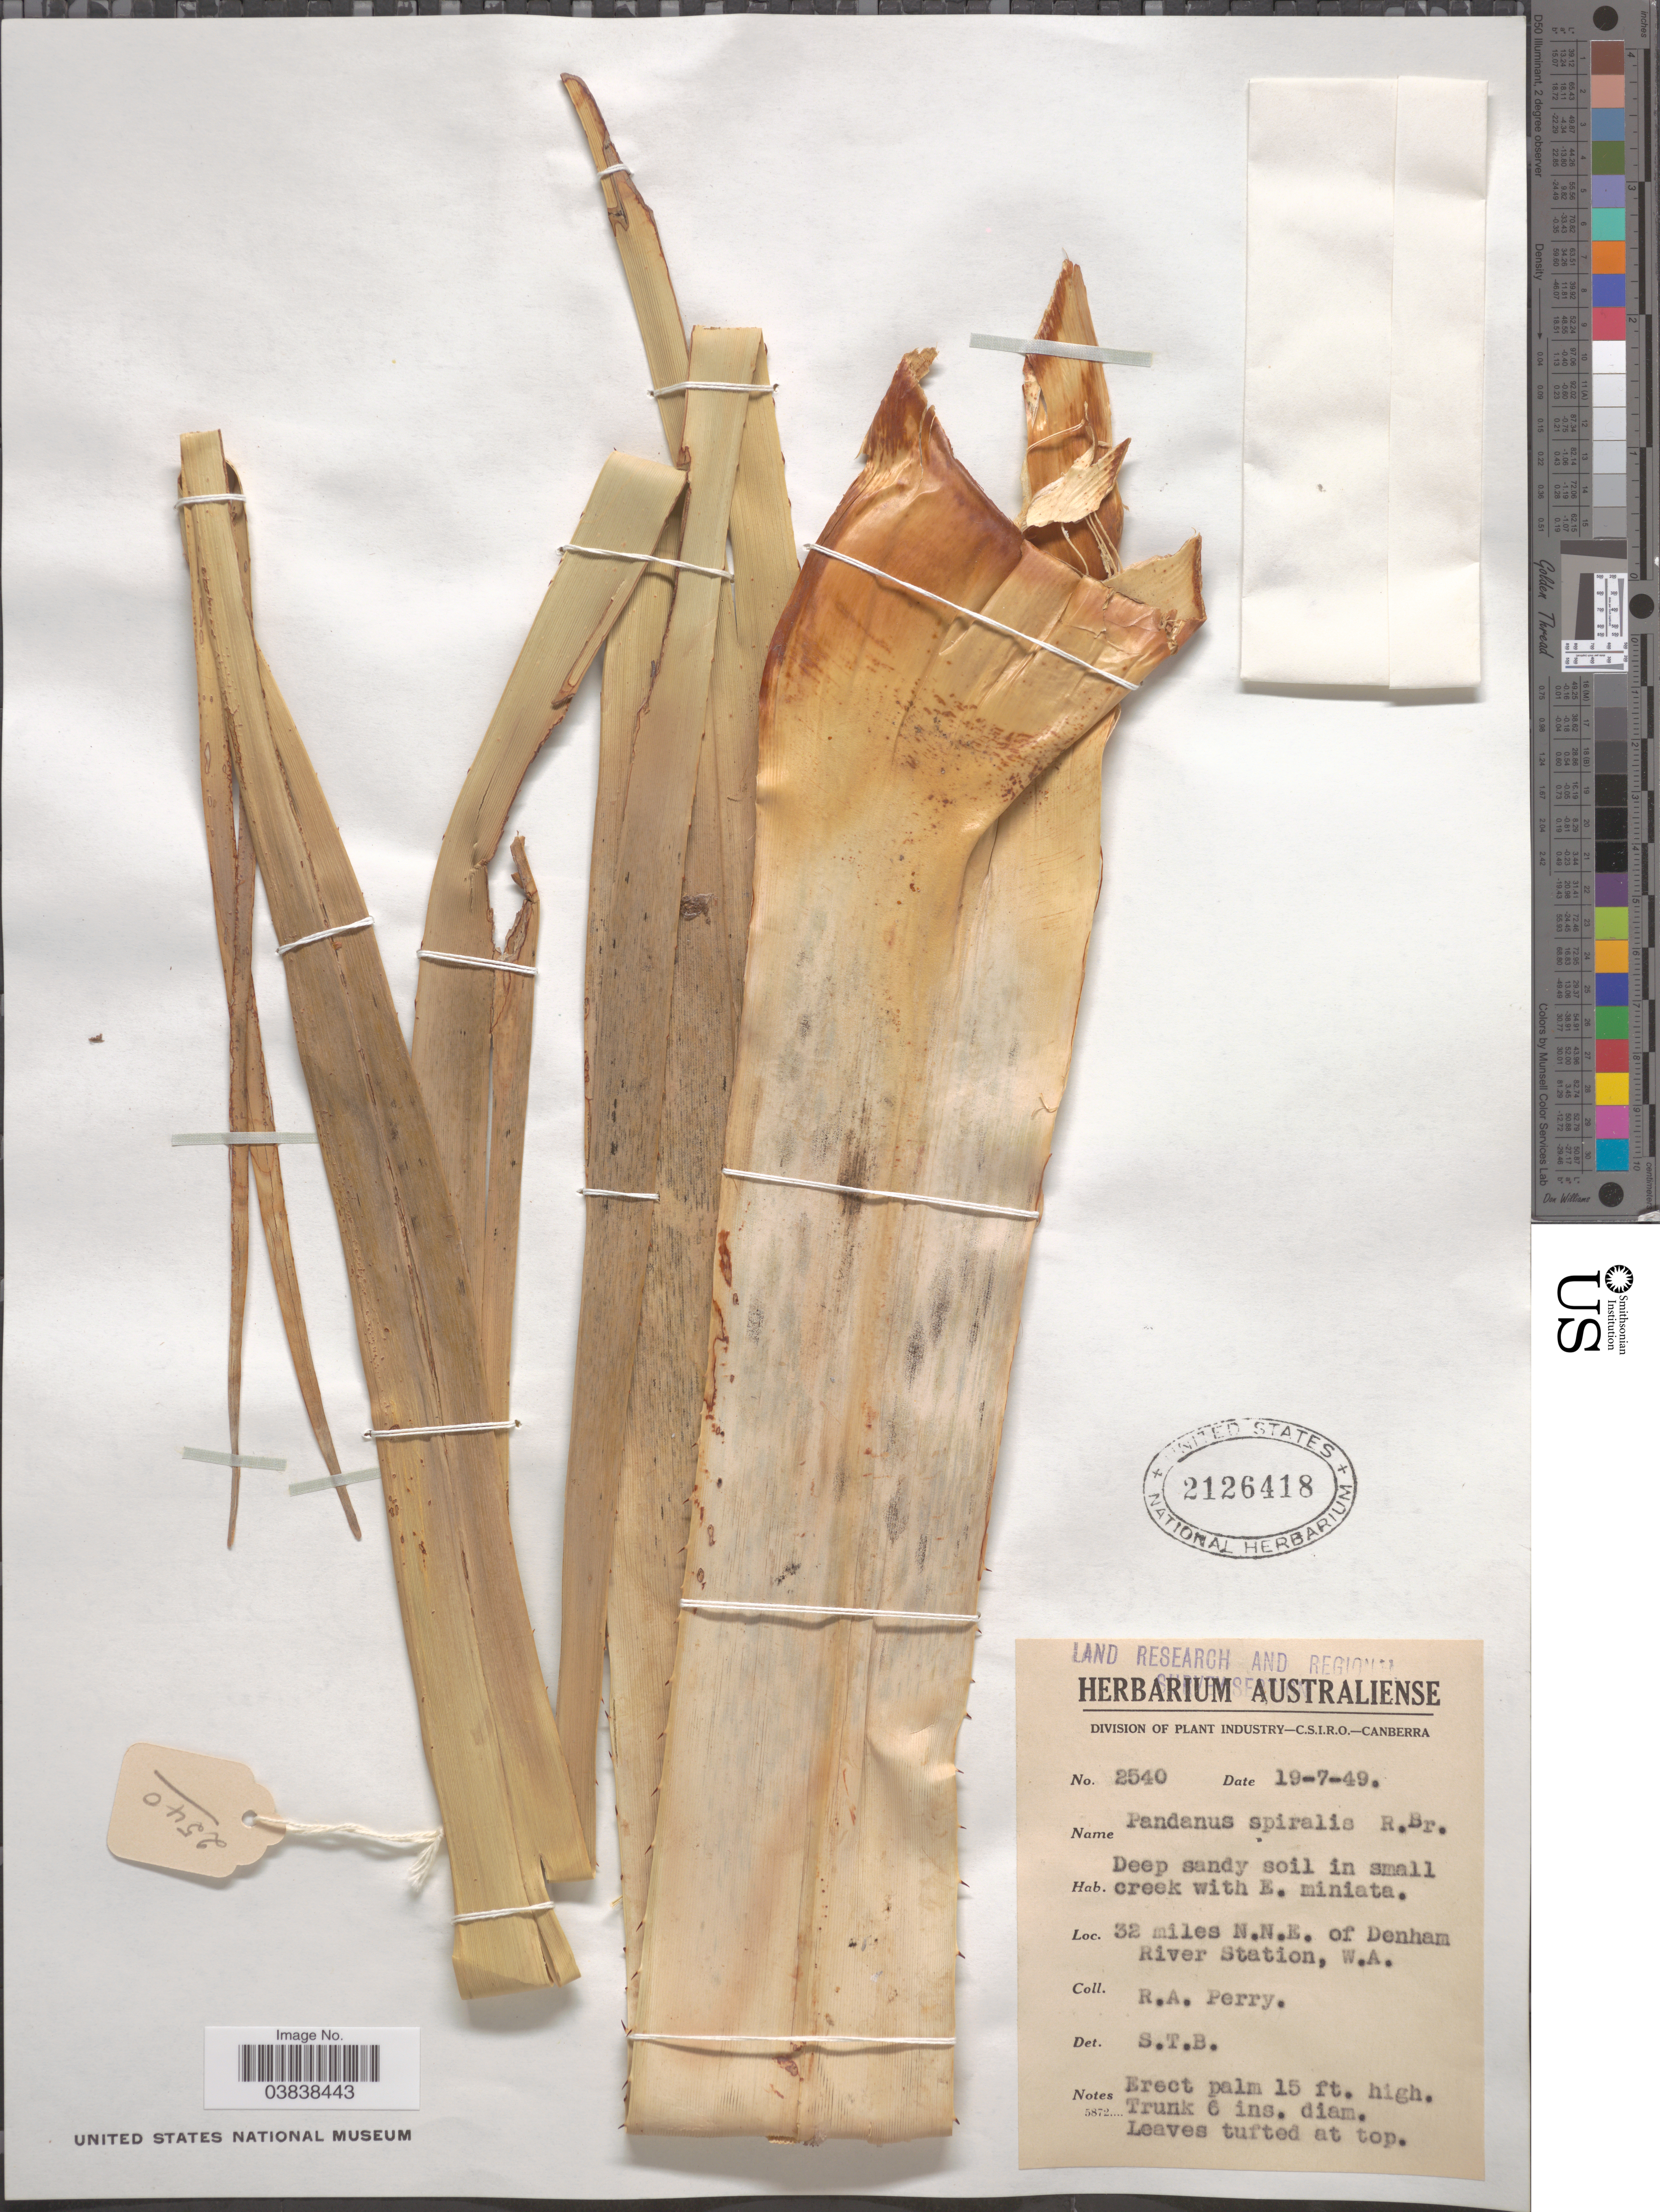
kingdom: Plantae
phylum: Tracheophyta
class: Liliopsida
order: Pandanales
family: Pandanaceae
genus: Pandanus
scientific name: Pandanus spiralis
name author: R. Br.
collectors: Perry, R. A.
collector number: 2540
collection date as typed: Transcribed d/m/y: 19/7/49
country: Australia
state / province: Western Australia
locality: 32 miles N.N.E. of Denham River Station.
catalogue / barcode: US 2126418